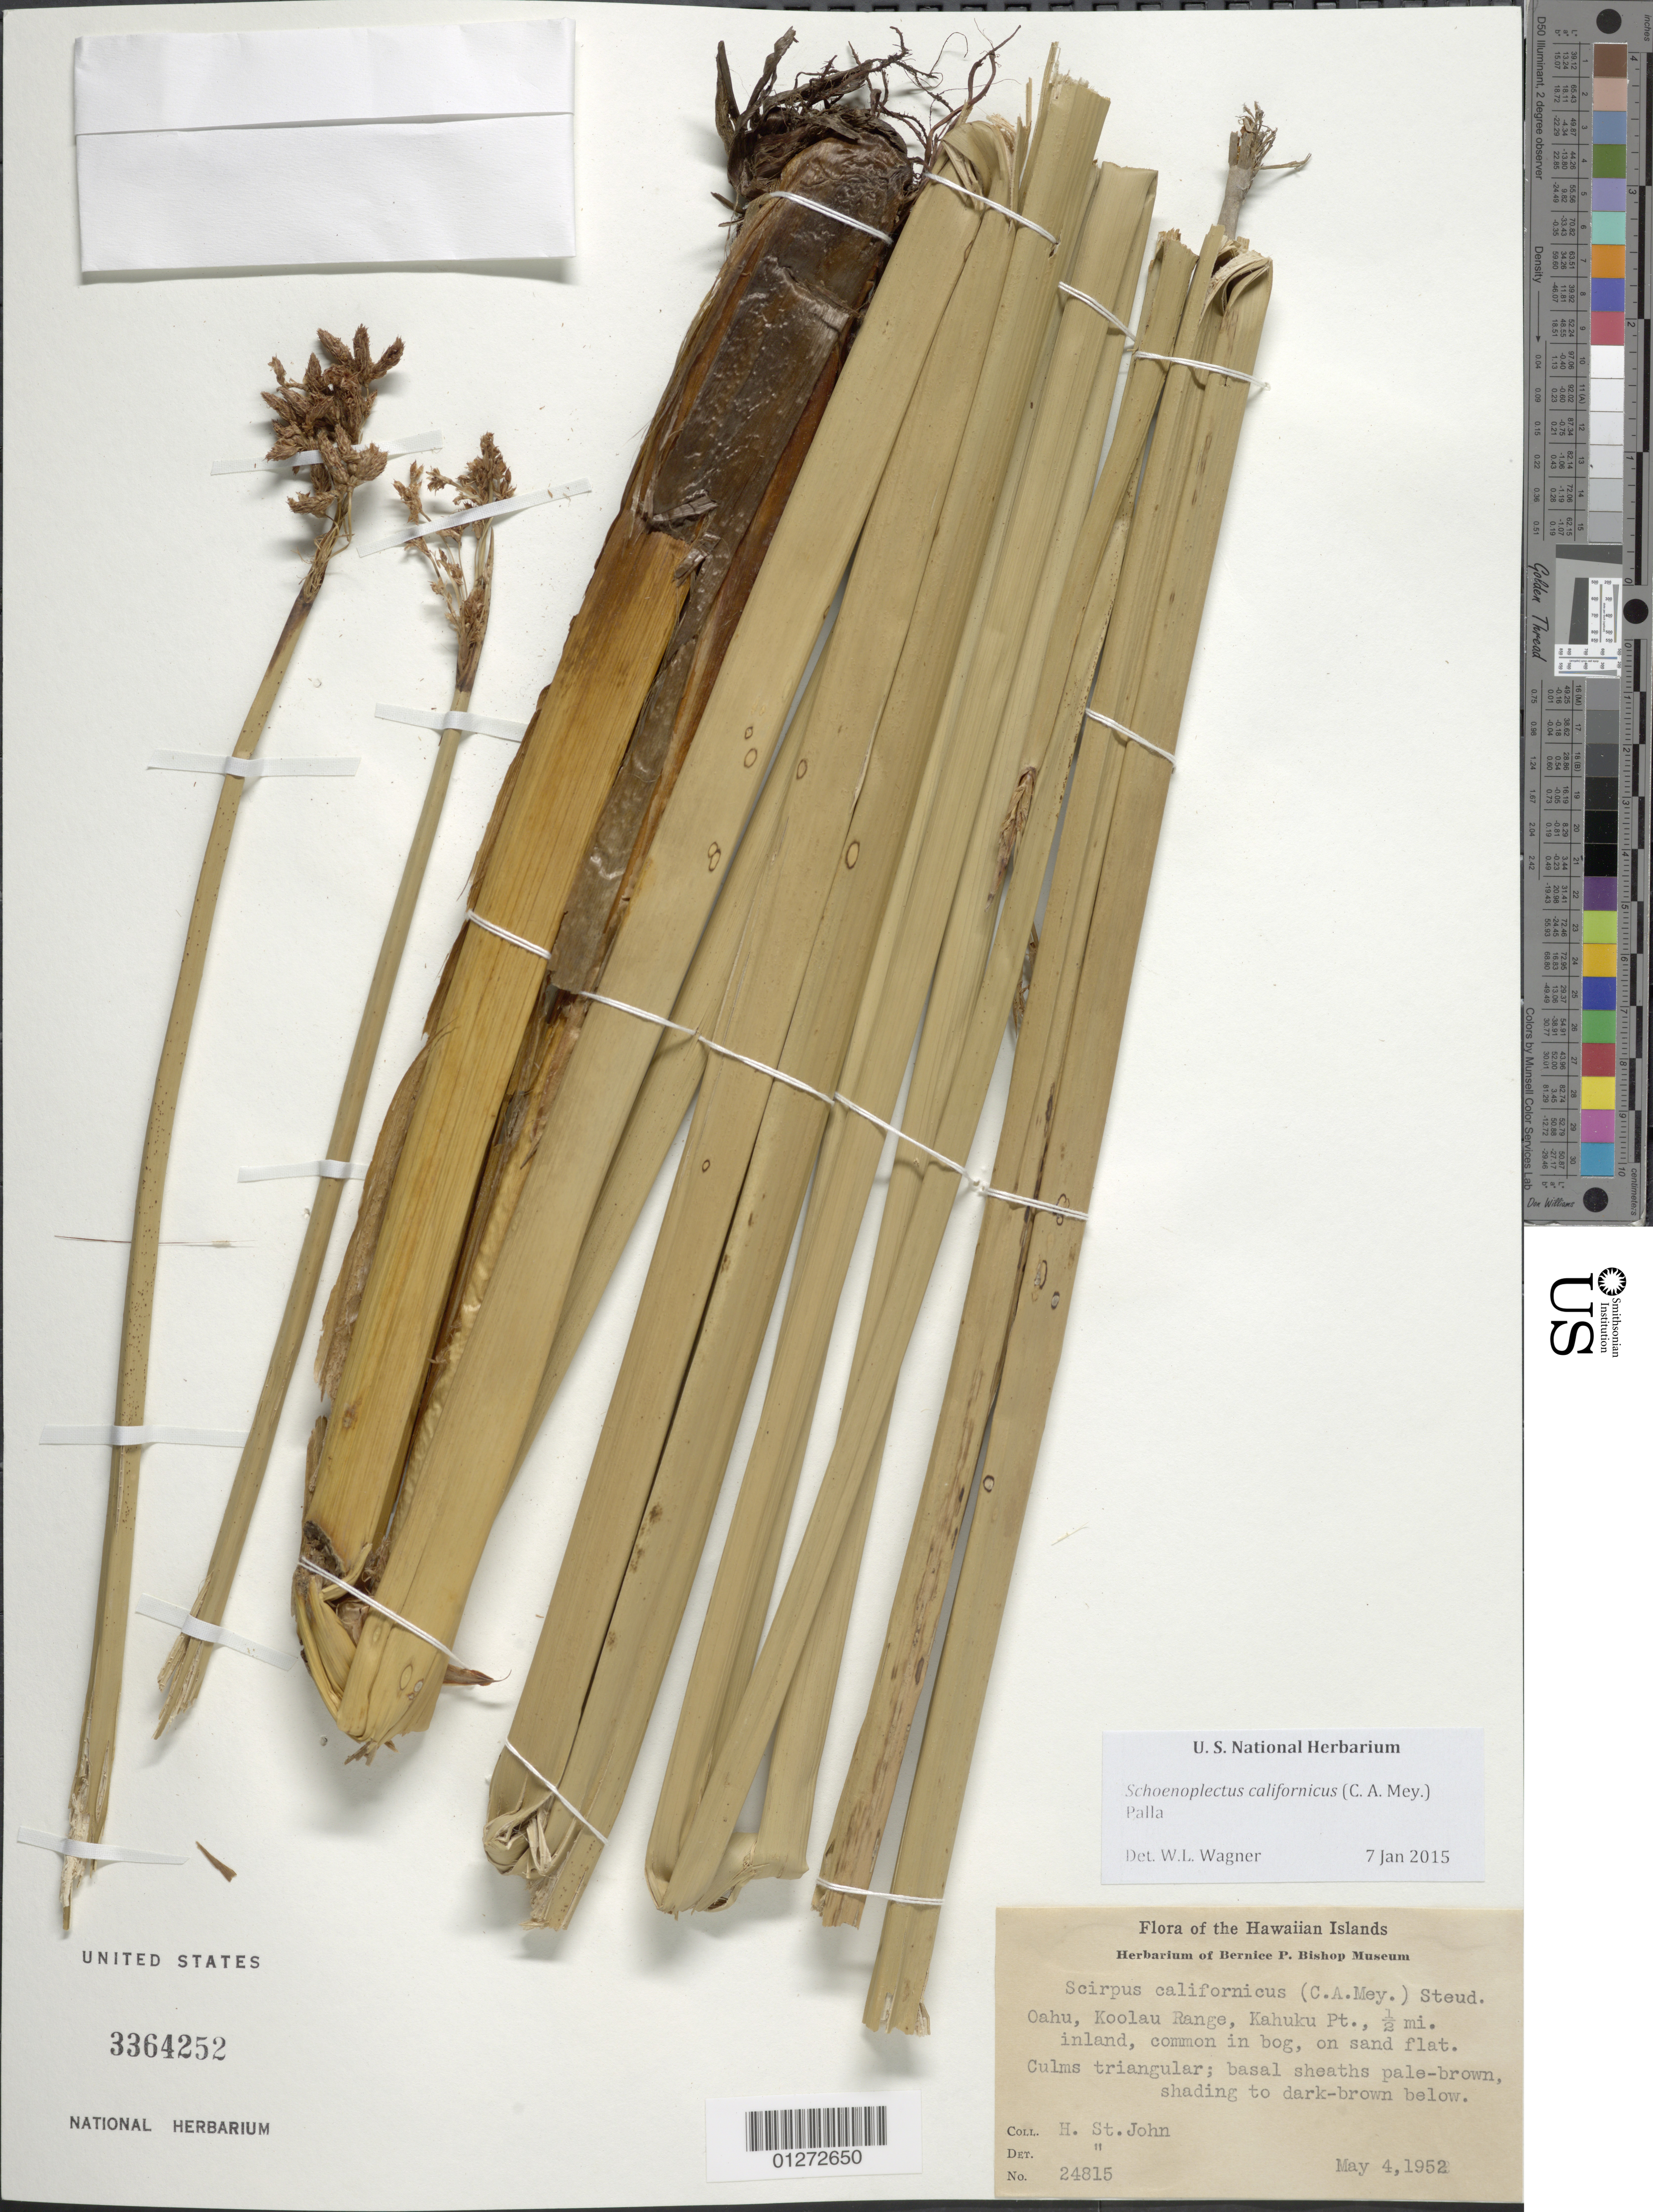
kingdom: Plantae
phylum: Tracheophyta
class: Liliopsida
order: Poales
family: Cyperaceae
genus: Schoenoplectus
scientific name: Schoenoplectus californicus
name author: (C.A. Mey.) Soják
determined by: Wagner, W. L., (BOT), Smithsonian Institution - National Museum of Natural History (UNITED STATES)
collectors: H. St. John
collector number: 24815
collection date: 1952-05-04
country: United States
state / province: Hawaii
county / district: Honolulu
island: Oahu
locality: Koolau Range, Kahuku Pt., 1/2 mi. inland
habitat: In bog, on sand flat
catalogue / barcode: US 3364252